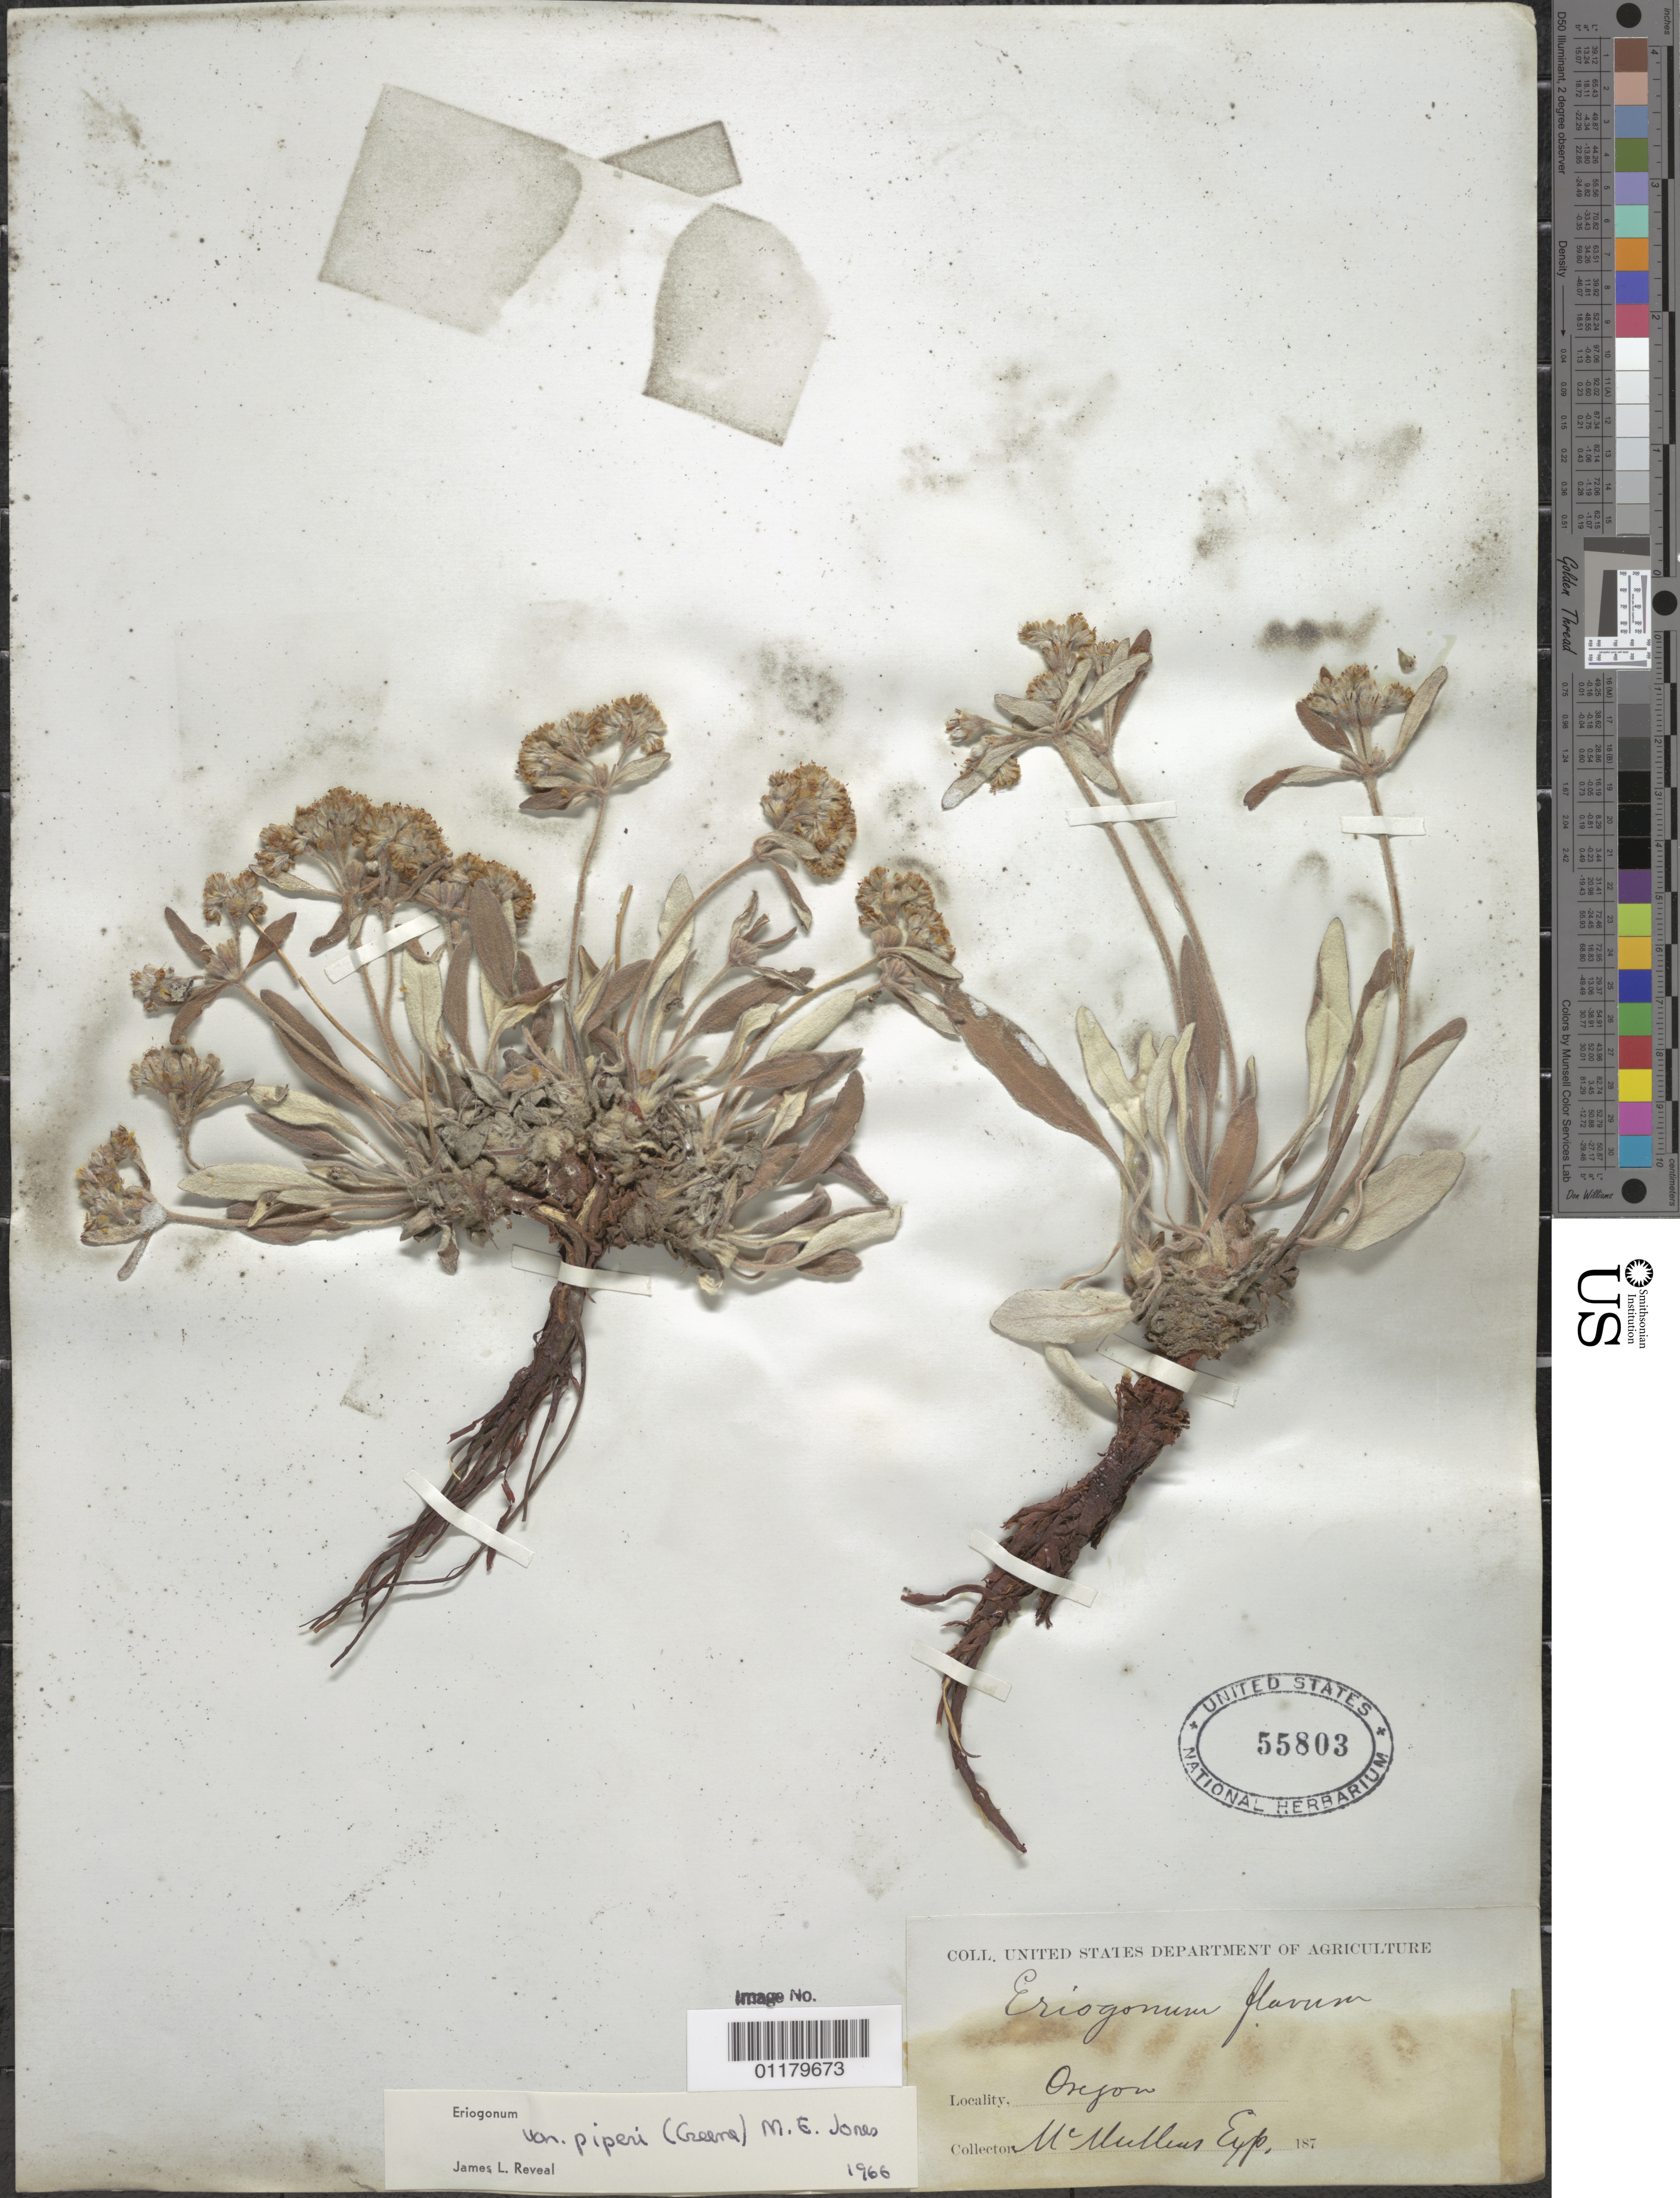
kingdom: Plantae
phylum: Tracheophyta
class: Magnoliopsida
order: Caryophyllales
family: Polygonaceae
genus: Eriogonum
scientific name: Eriogonum flavum var. piperi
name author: M.E. Jones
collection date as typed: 187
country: United States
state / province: Oregon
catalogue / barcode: US 55803